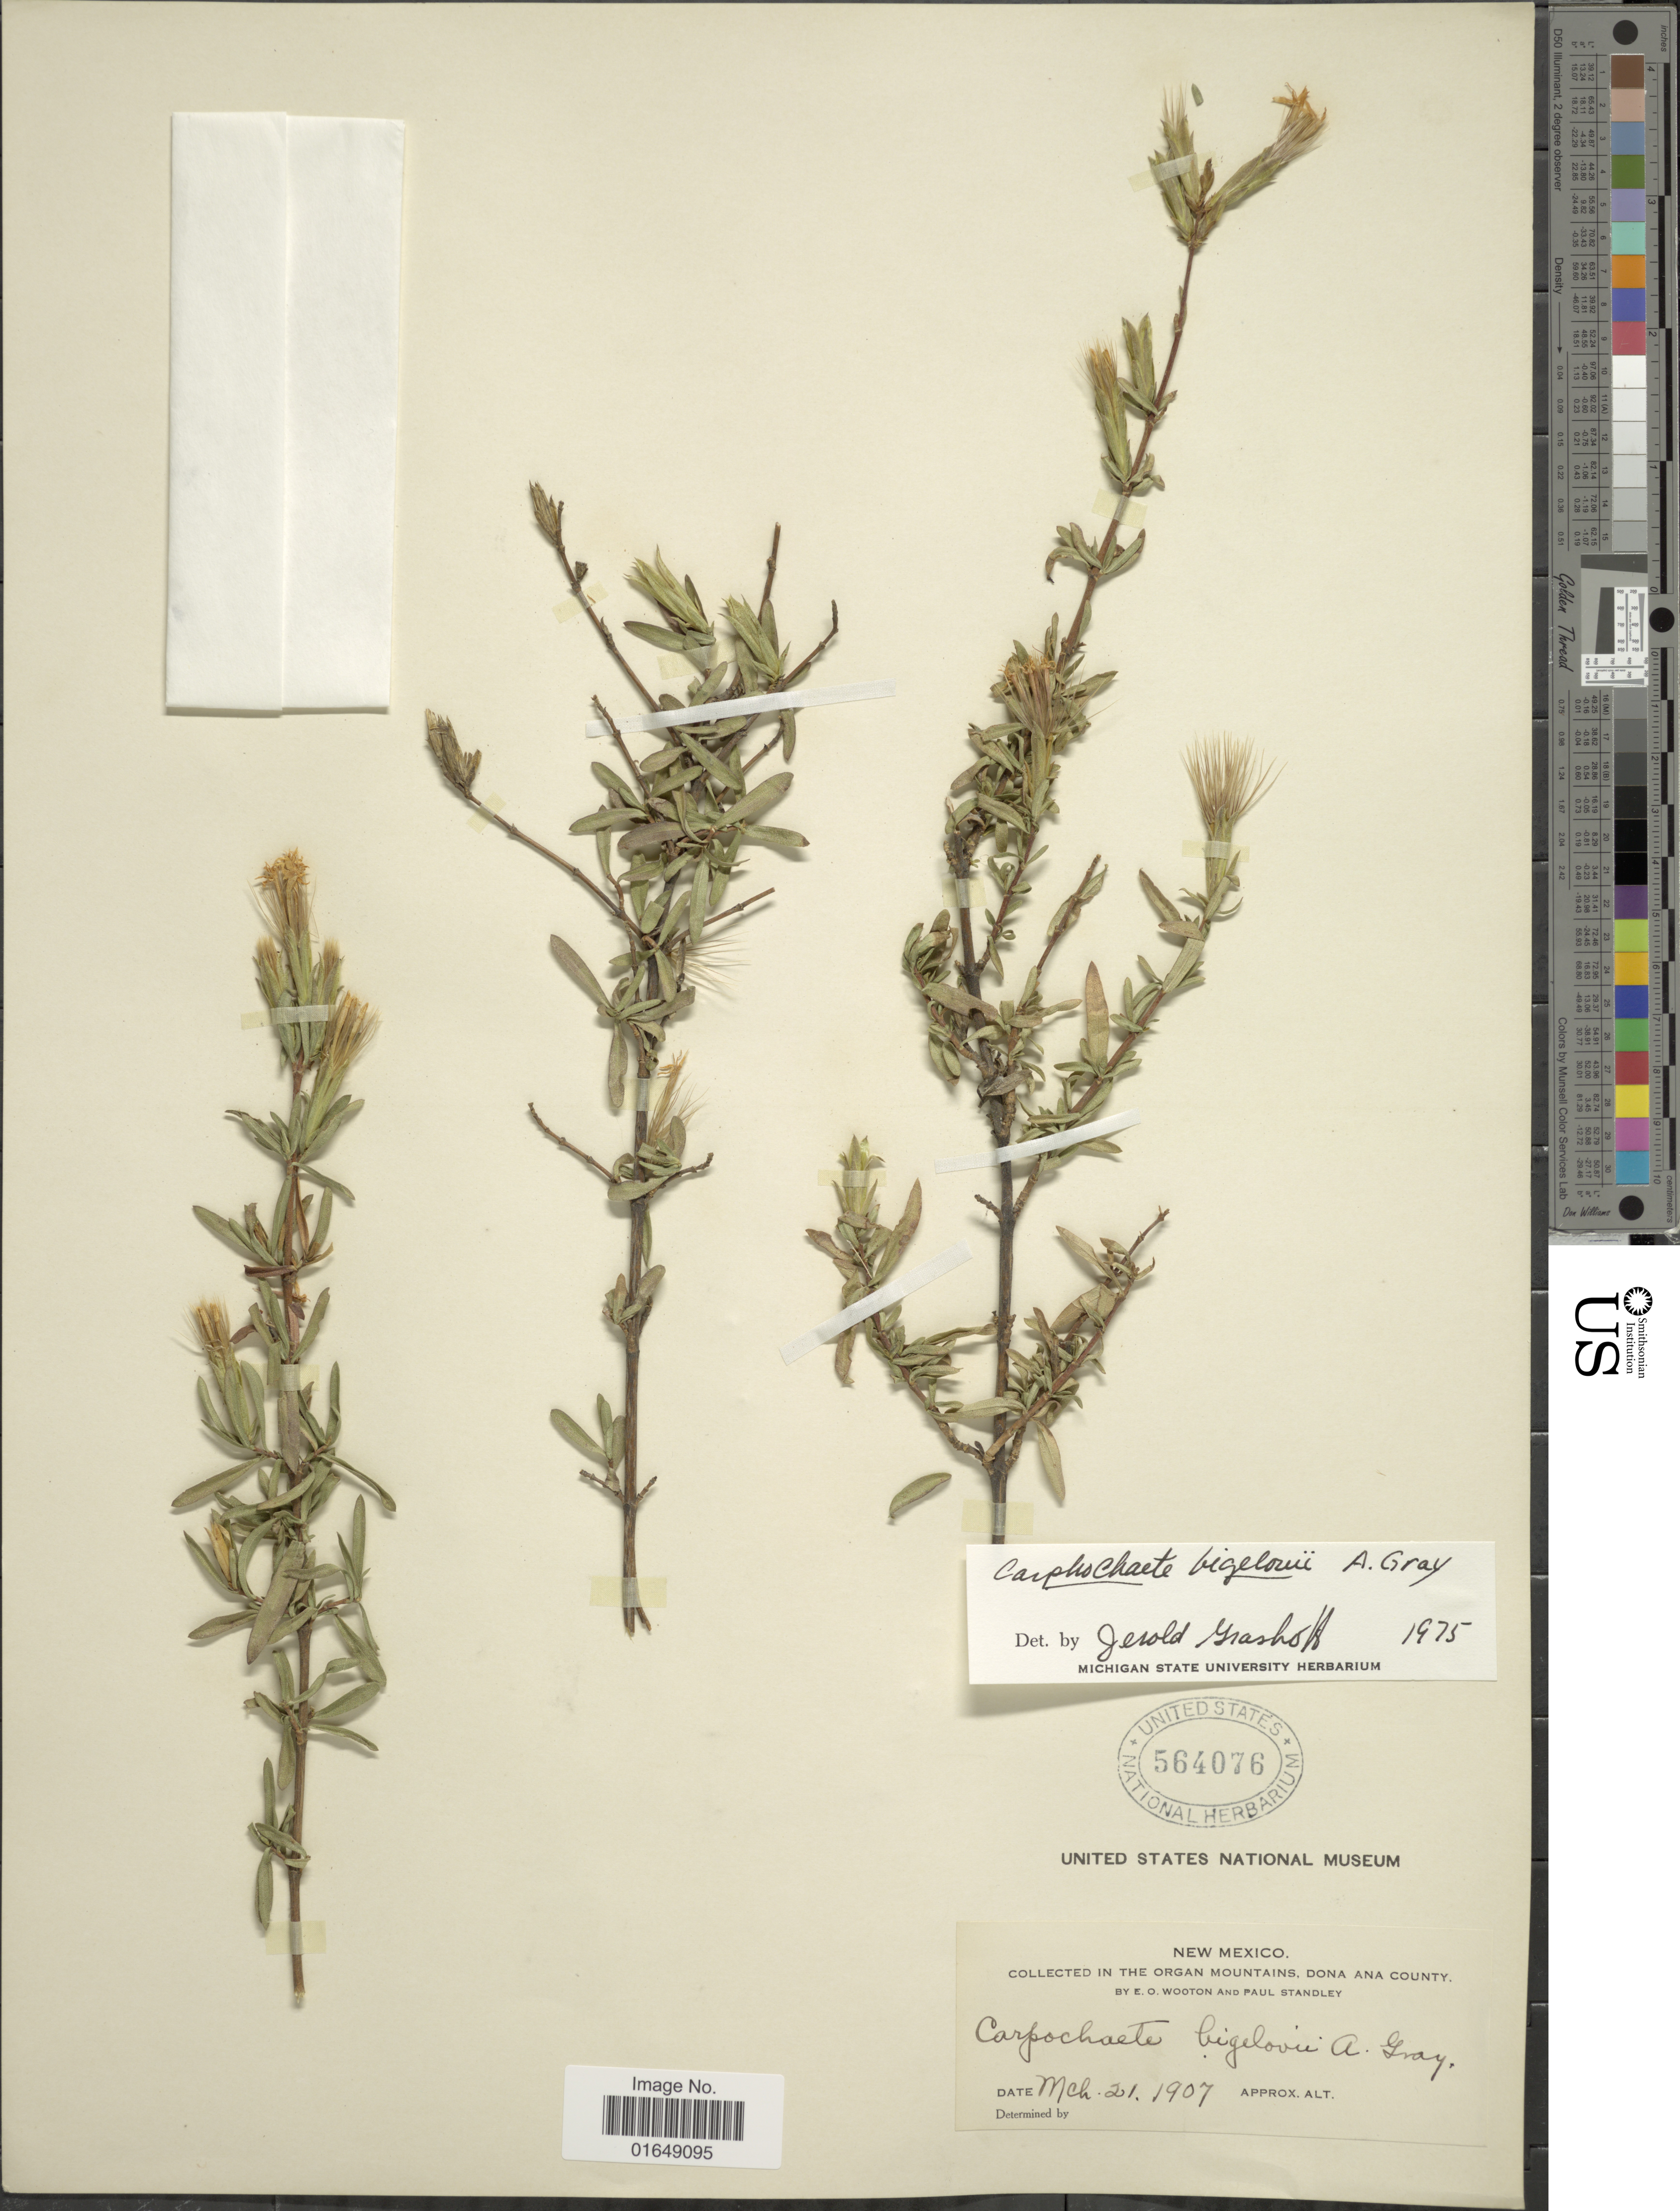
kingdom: Plantae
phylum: Tracheophyta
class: Magnoliopsida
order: Asterales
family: Asteraceae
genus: Carphochaete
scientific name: Carphochaete bigelovii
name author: A. Gray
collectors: E. O. Wooton & P. C. Standley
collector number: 564076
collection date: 1907-03-21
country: United States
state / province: New Mexico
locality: Organ Mountains, Dona Ana County.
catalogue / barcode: US 564076